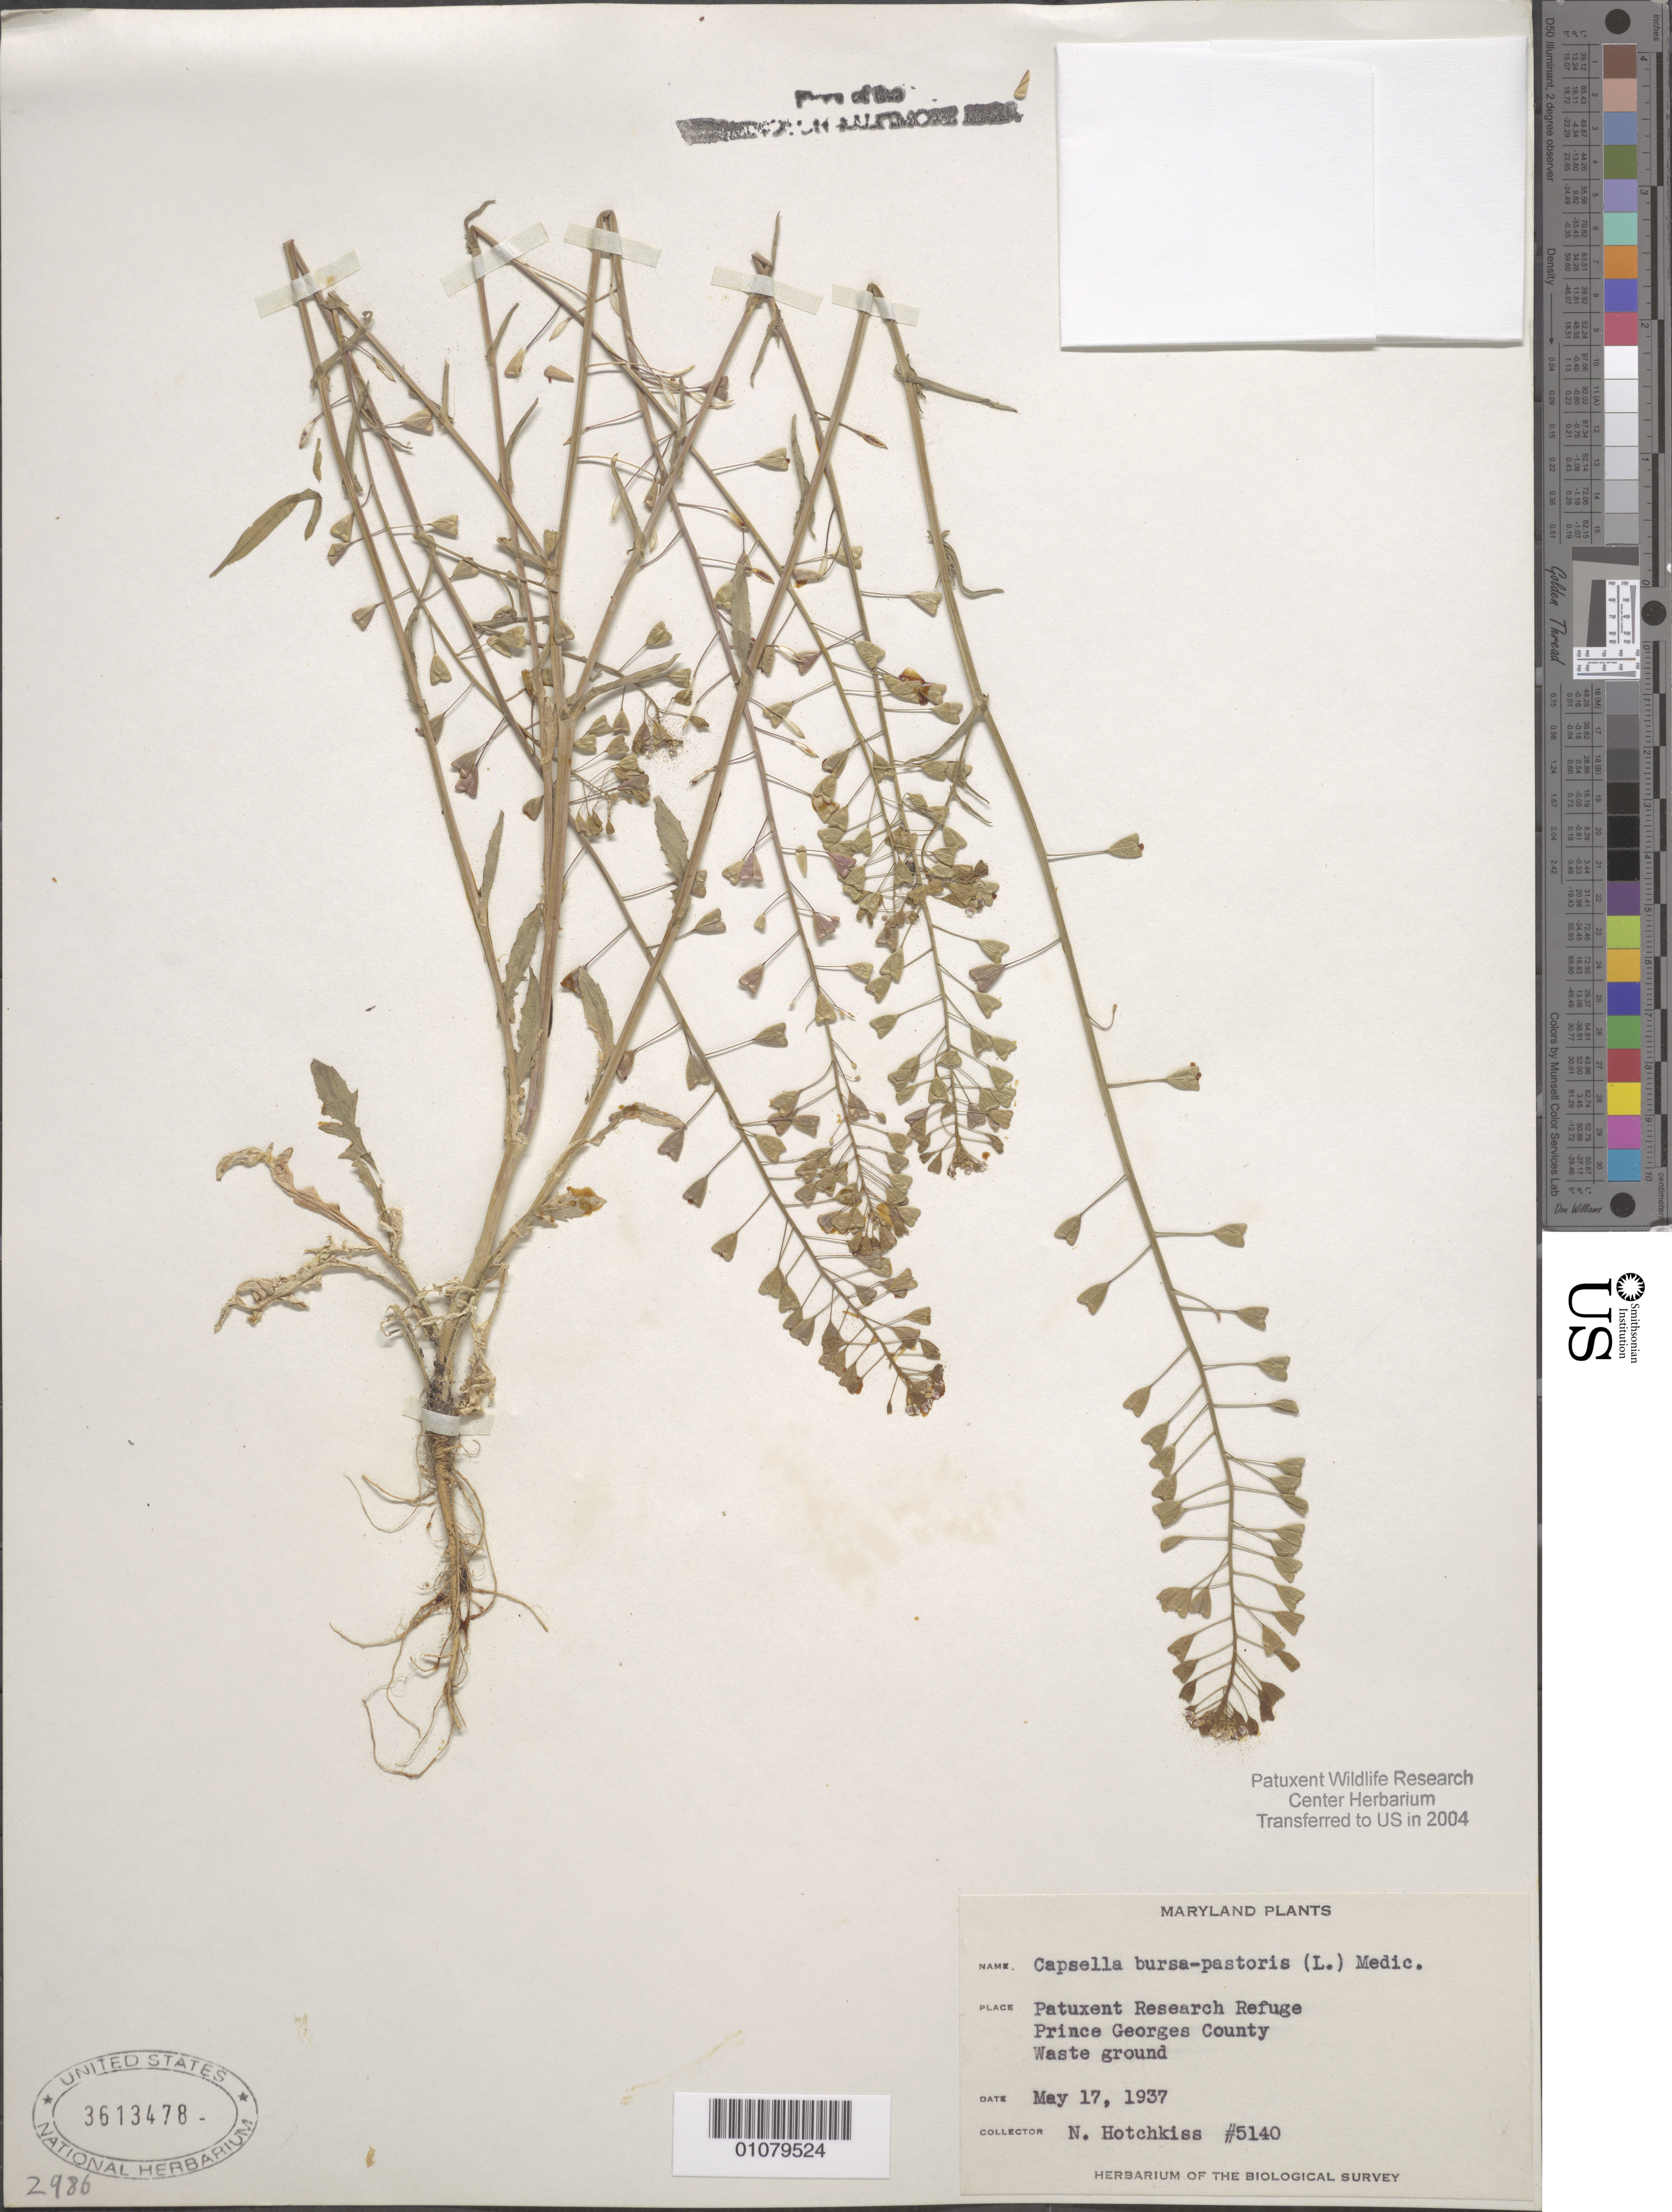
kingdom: Plantae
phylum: Tracheophyta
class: Magnoliopsida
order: Brassicales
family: Brassicaceae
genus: Capsella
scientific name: Capsella bursa-pastoris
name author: (L.) Medik.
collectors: N. Hotchkiss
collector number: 5140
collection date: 1937-05-17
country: United States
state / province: Maryland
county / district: Prince George's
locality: Patuxent Wildlife Refuge.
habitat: Waste ground.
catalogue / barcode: US 3613478